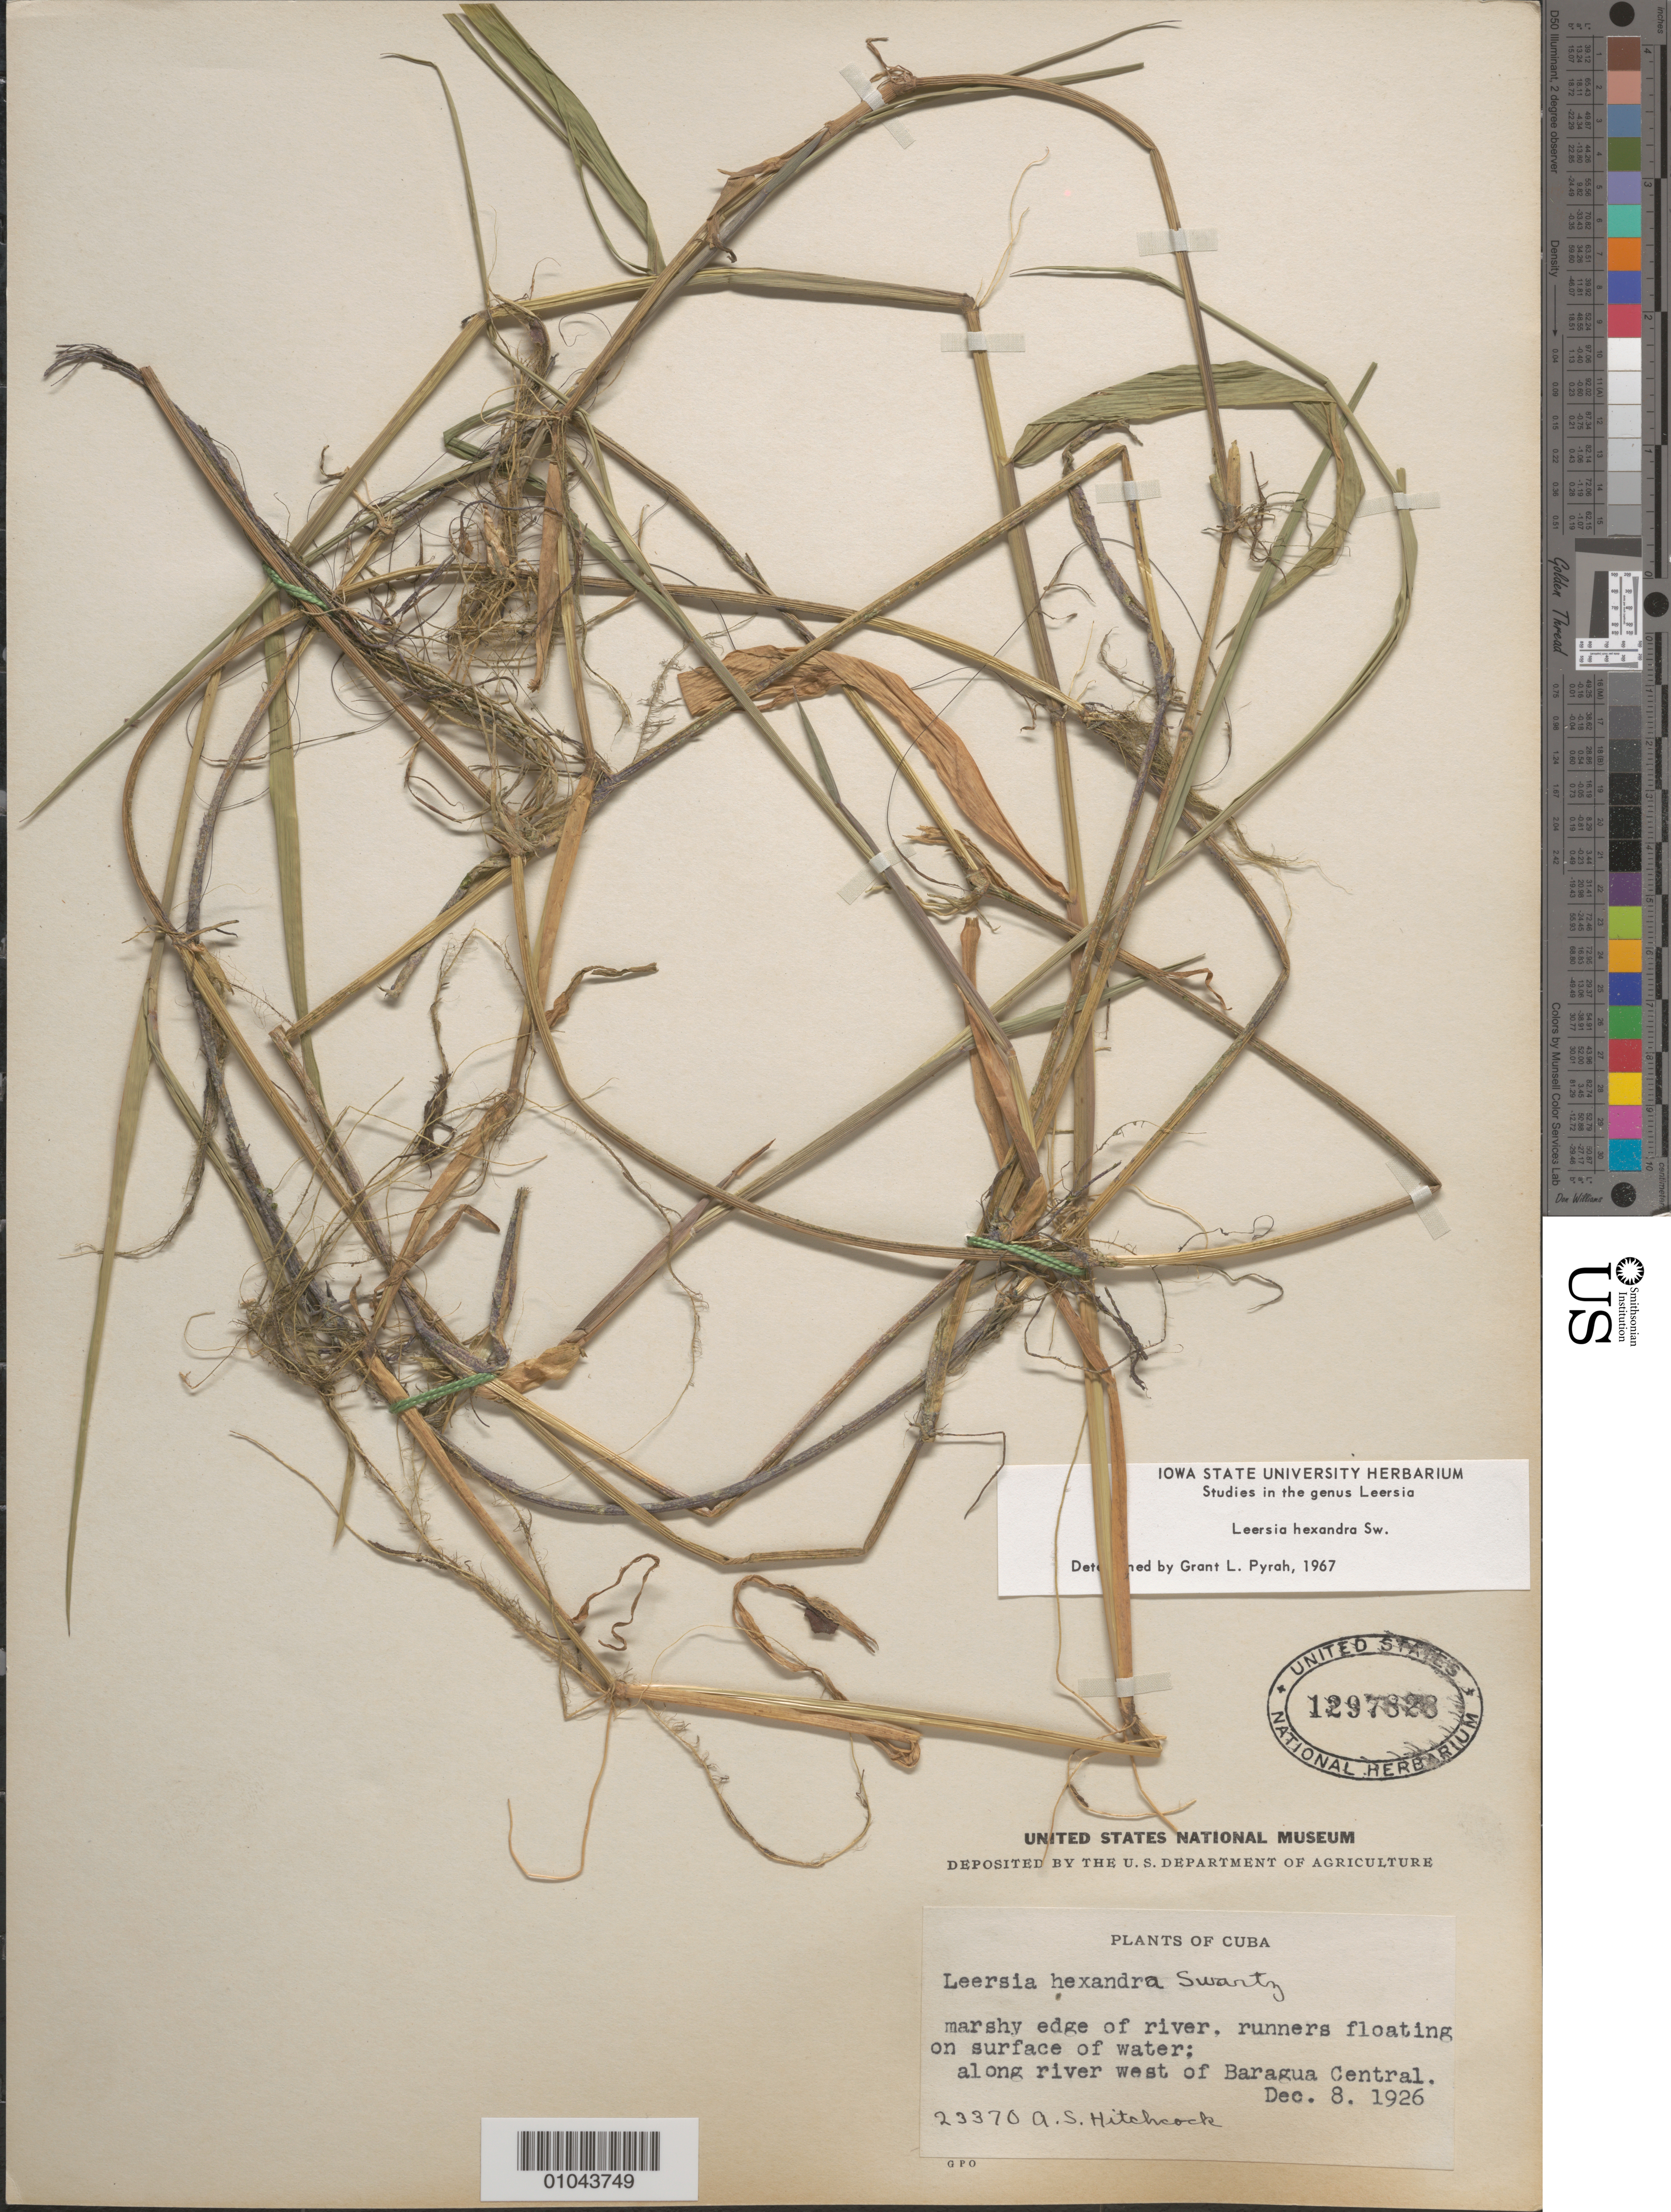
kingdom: Plantae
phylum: Tracheophyta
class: Liliopsida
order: Poales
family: Poaceae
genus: Leersia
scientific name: Leersia hexandra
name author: Sw.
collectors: A. S. Hitchcock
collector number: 23370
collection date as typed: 08 Dec 1926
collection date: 1926-12-08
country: Cuba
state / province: Ciego de Ávila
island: Cuba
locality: along river west of Baragua Central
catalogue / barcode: US 1297828